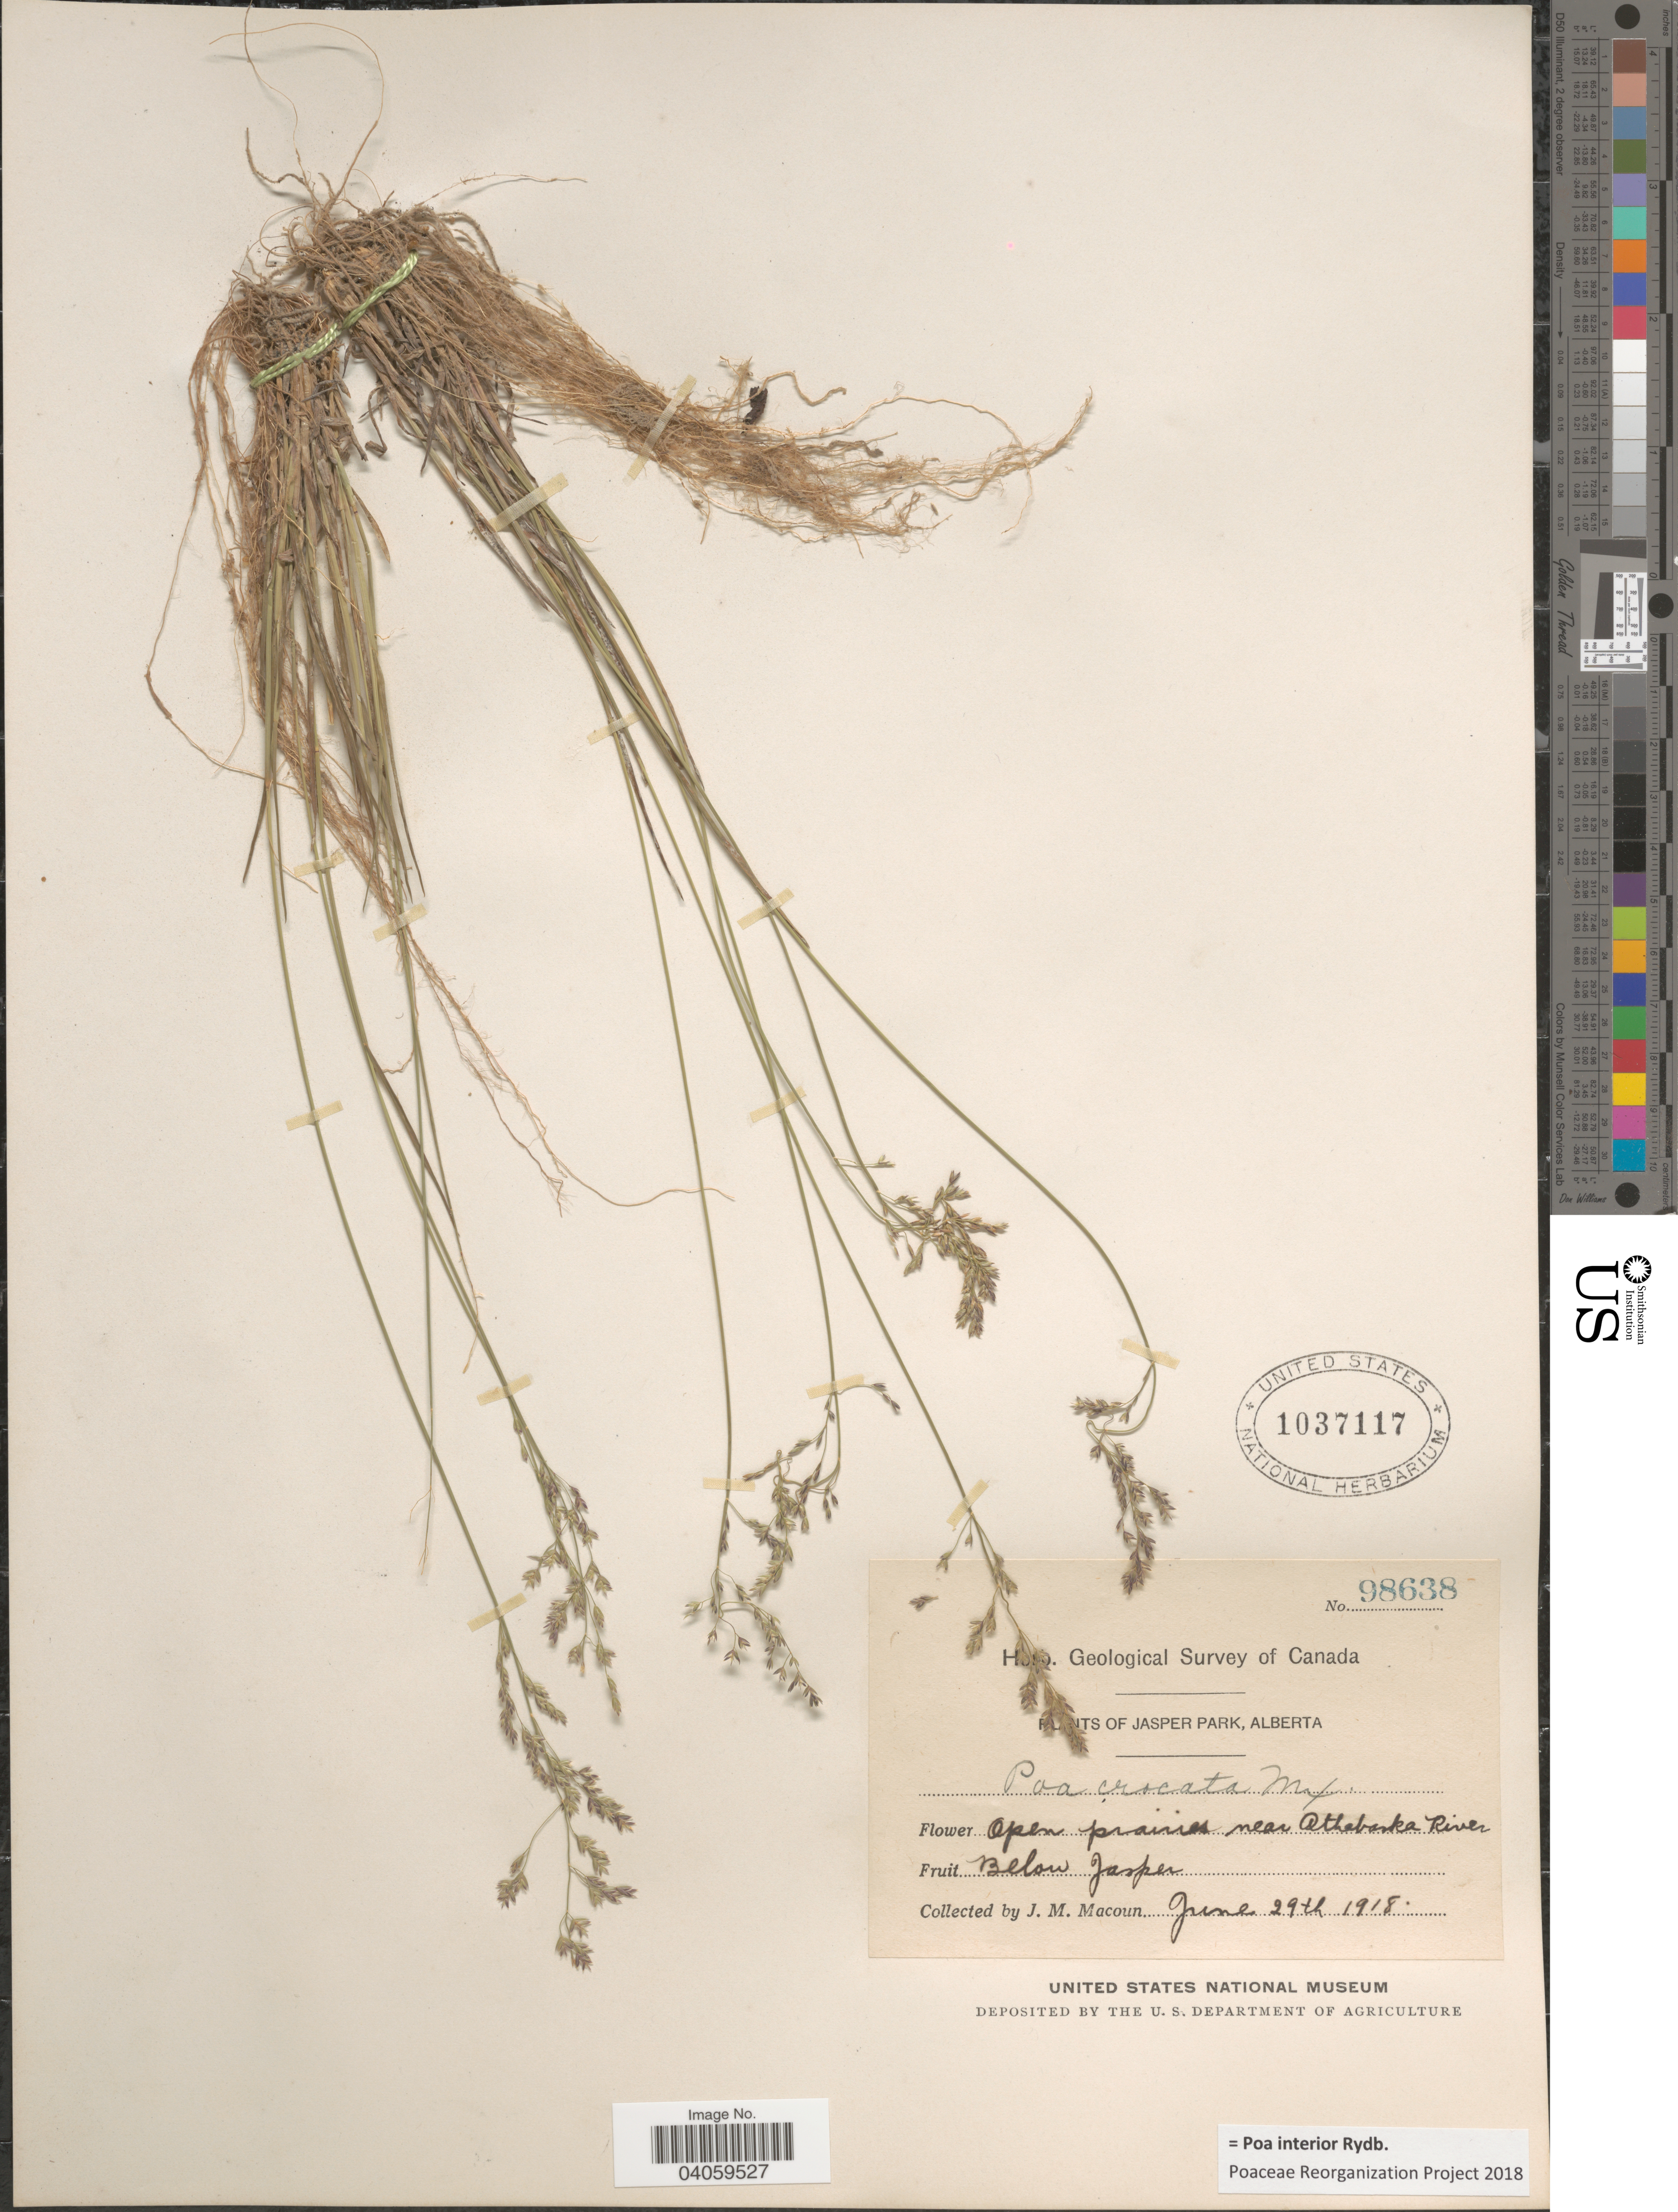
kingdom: Plantae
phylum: Tracheophyta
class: Liliopsida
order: Poales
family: Poaceae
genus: Poa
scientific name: Poa interior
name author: Rydb.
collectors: J. M. Macoun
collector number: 98638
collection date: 1918-06-29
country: Canada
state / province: Alberta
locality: Jasper Park. Open prairies near Athabaska River. Below Jasper.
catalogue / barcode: US 1037117